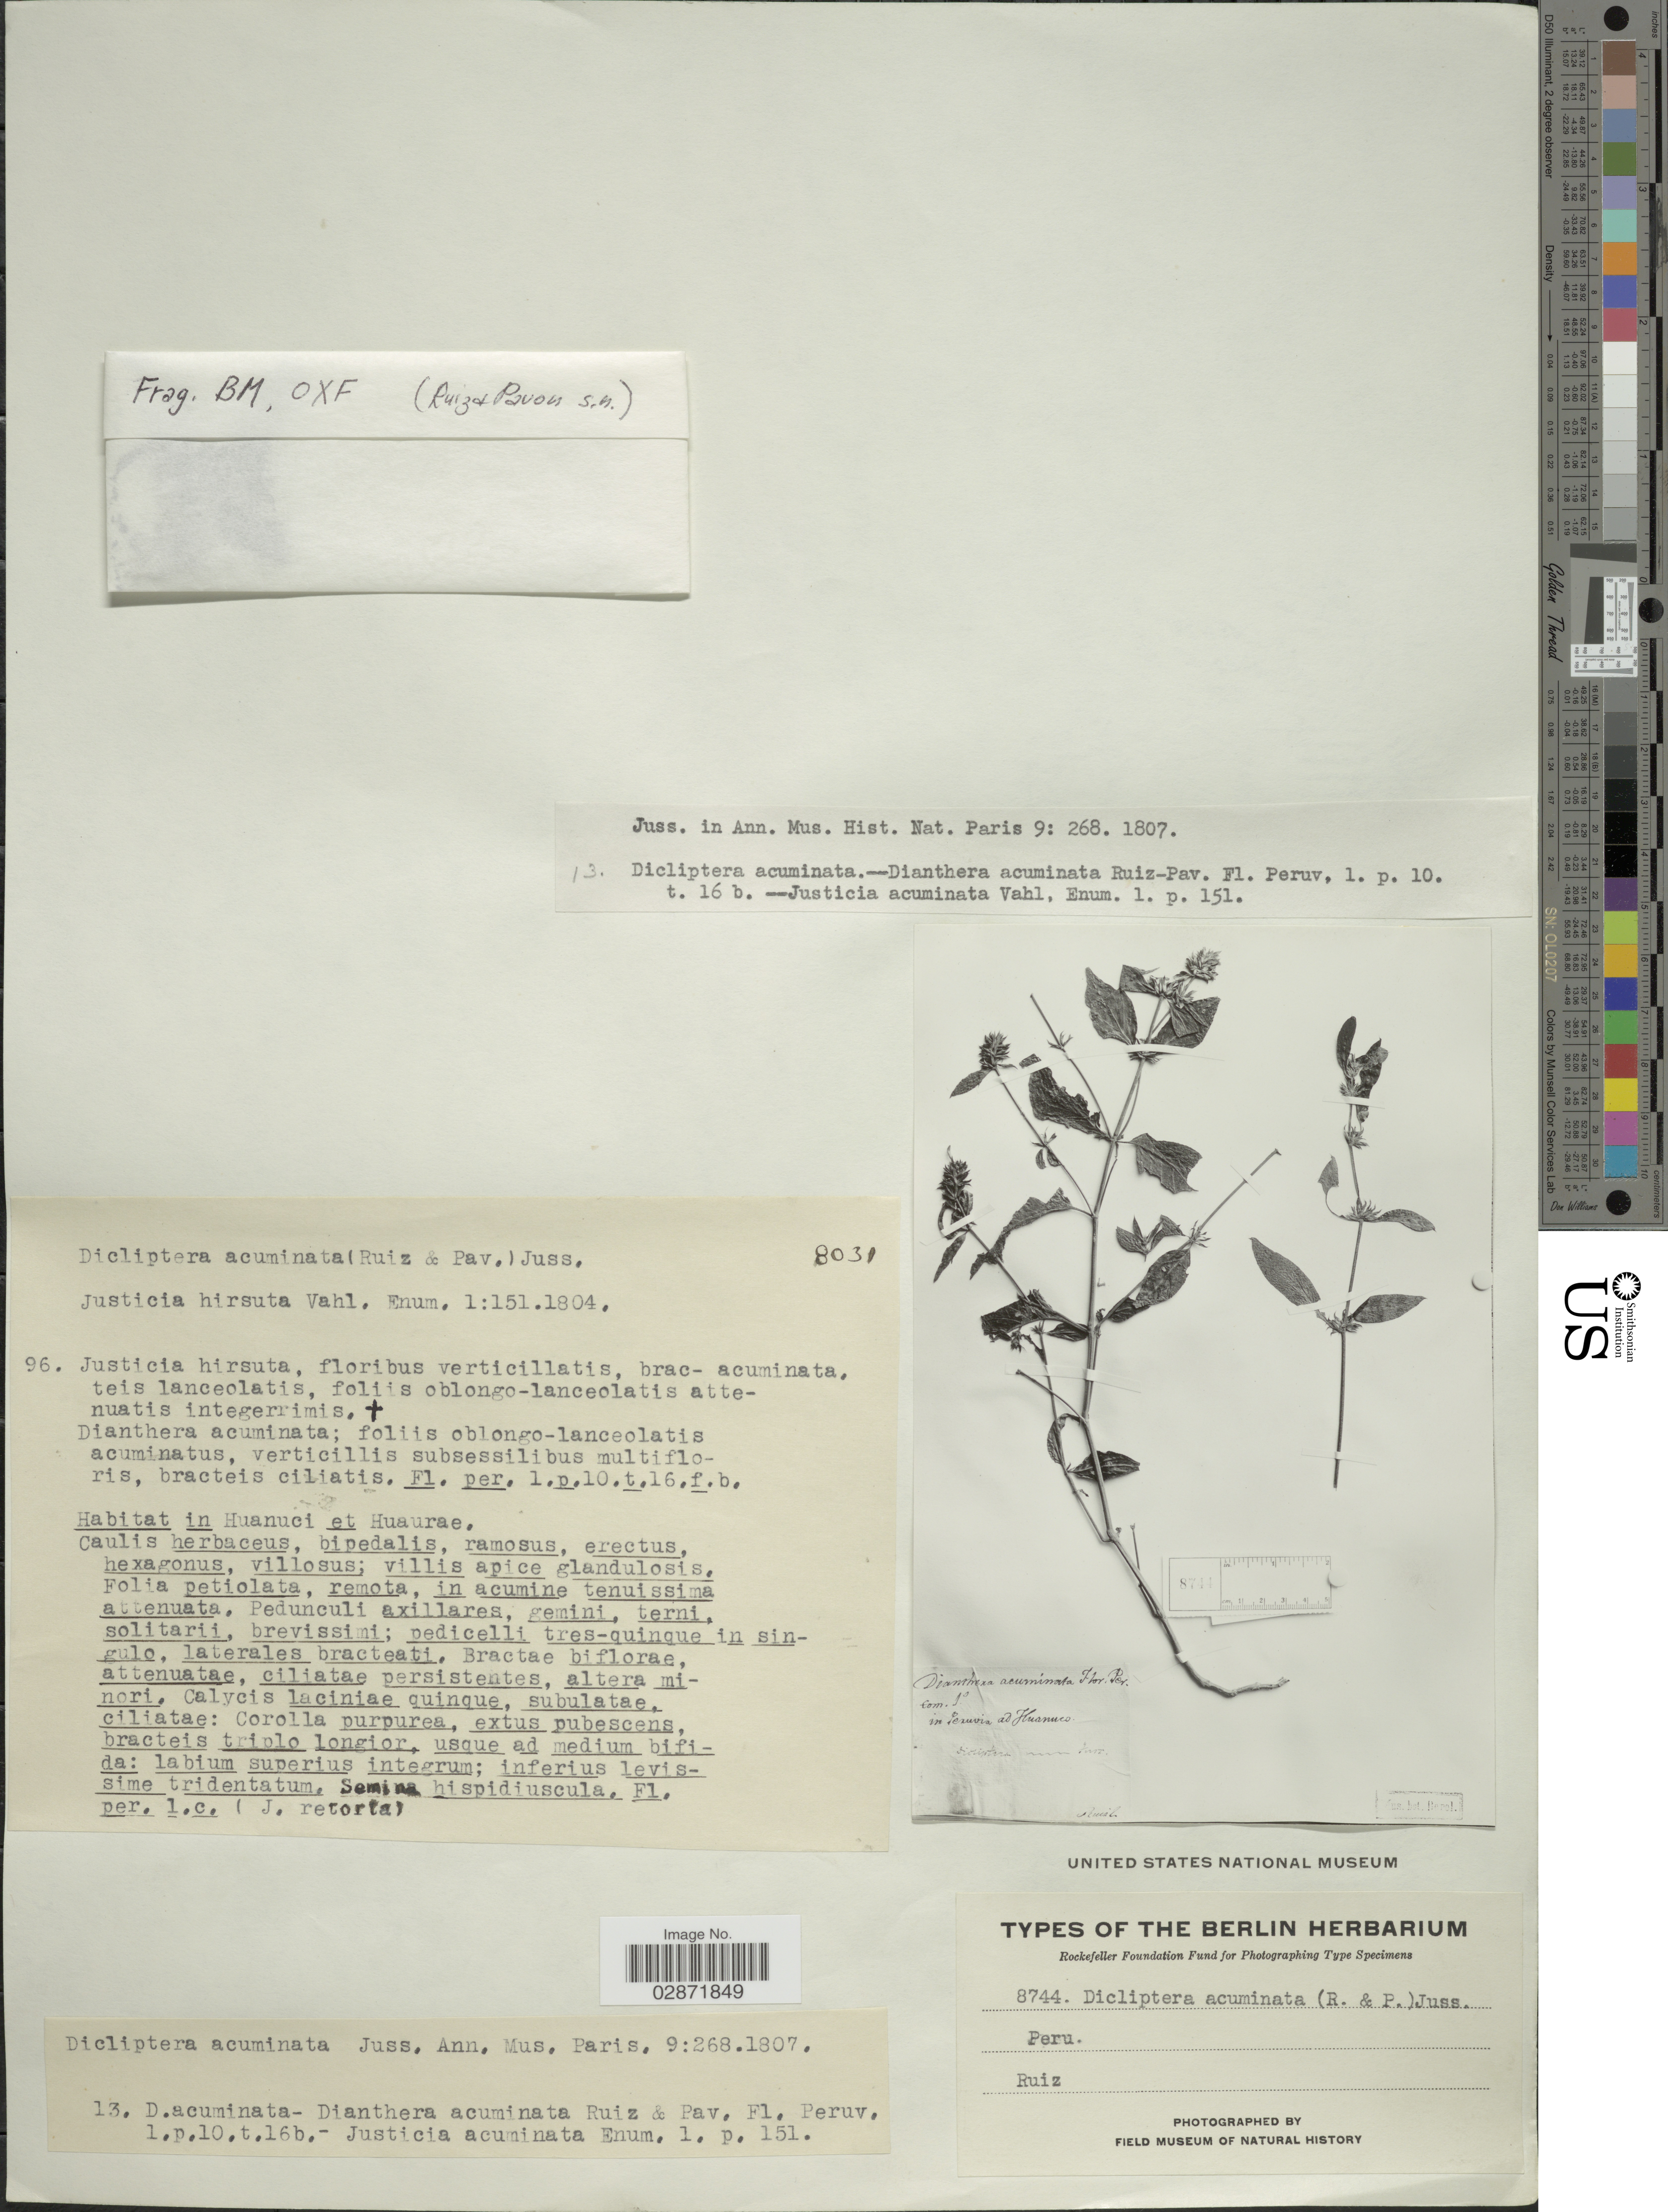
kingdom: Plantae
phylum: Tracheophyta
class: Magnoliopsida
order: Lamiales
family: Acanthaceae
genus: Dicliptera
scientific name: Dicliptera acuminata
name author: (Ruiz & Pav.) Juss.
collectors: Ruiz, -- & -. Pavon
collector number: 8744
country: Peru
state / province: Huánuco